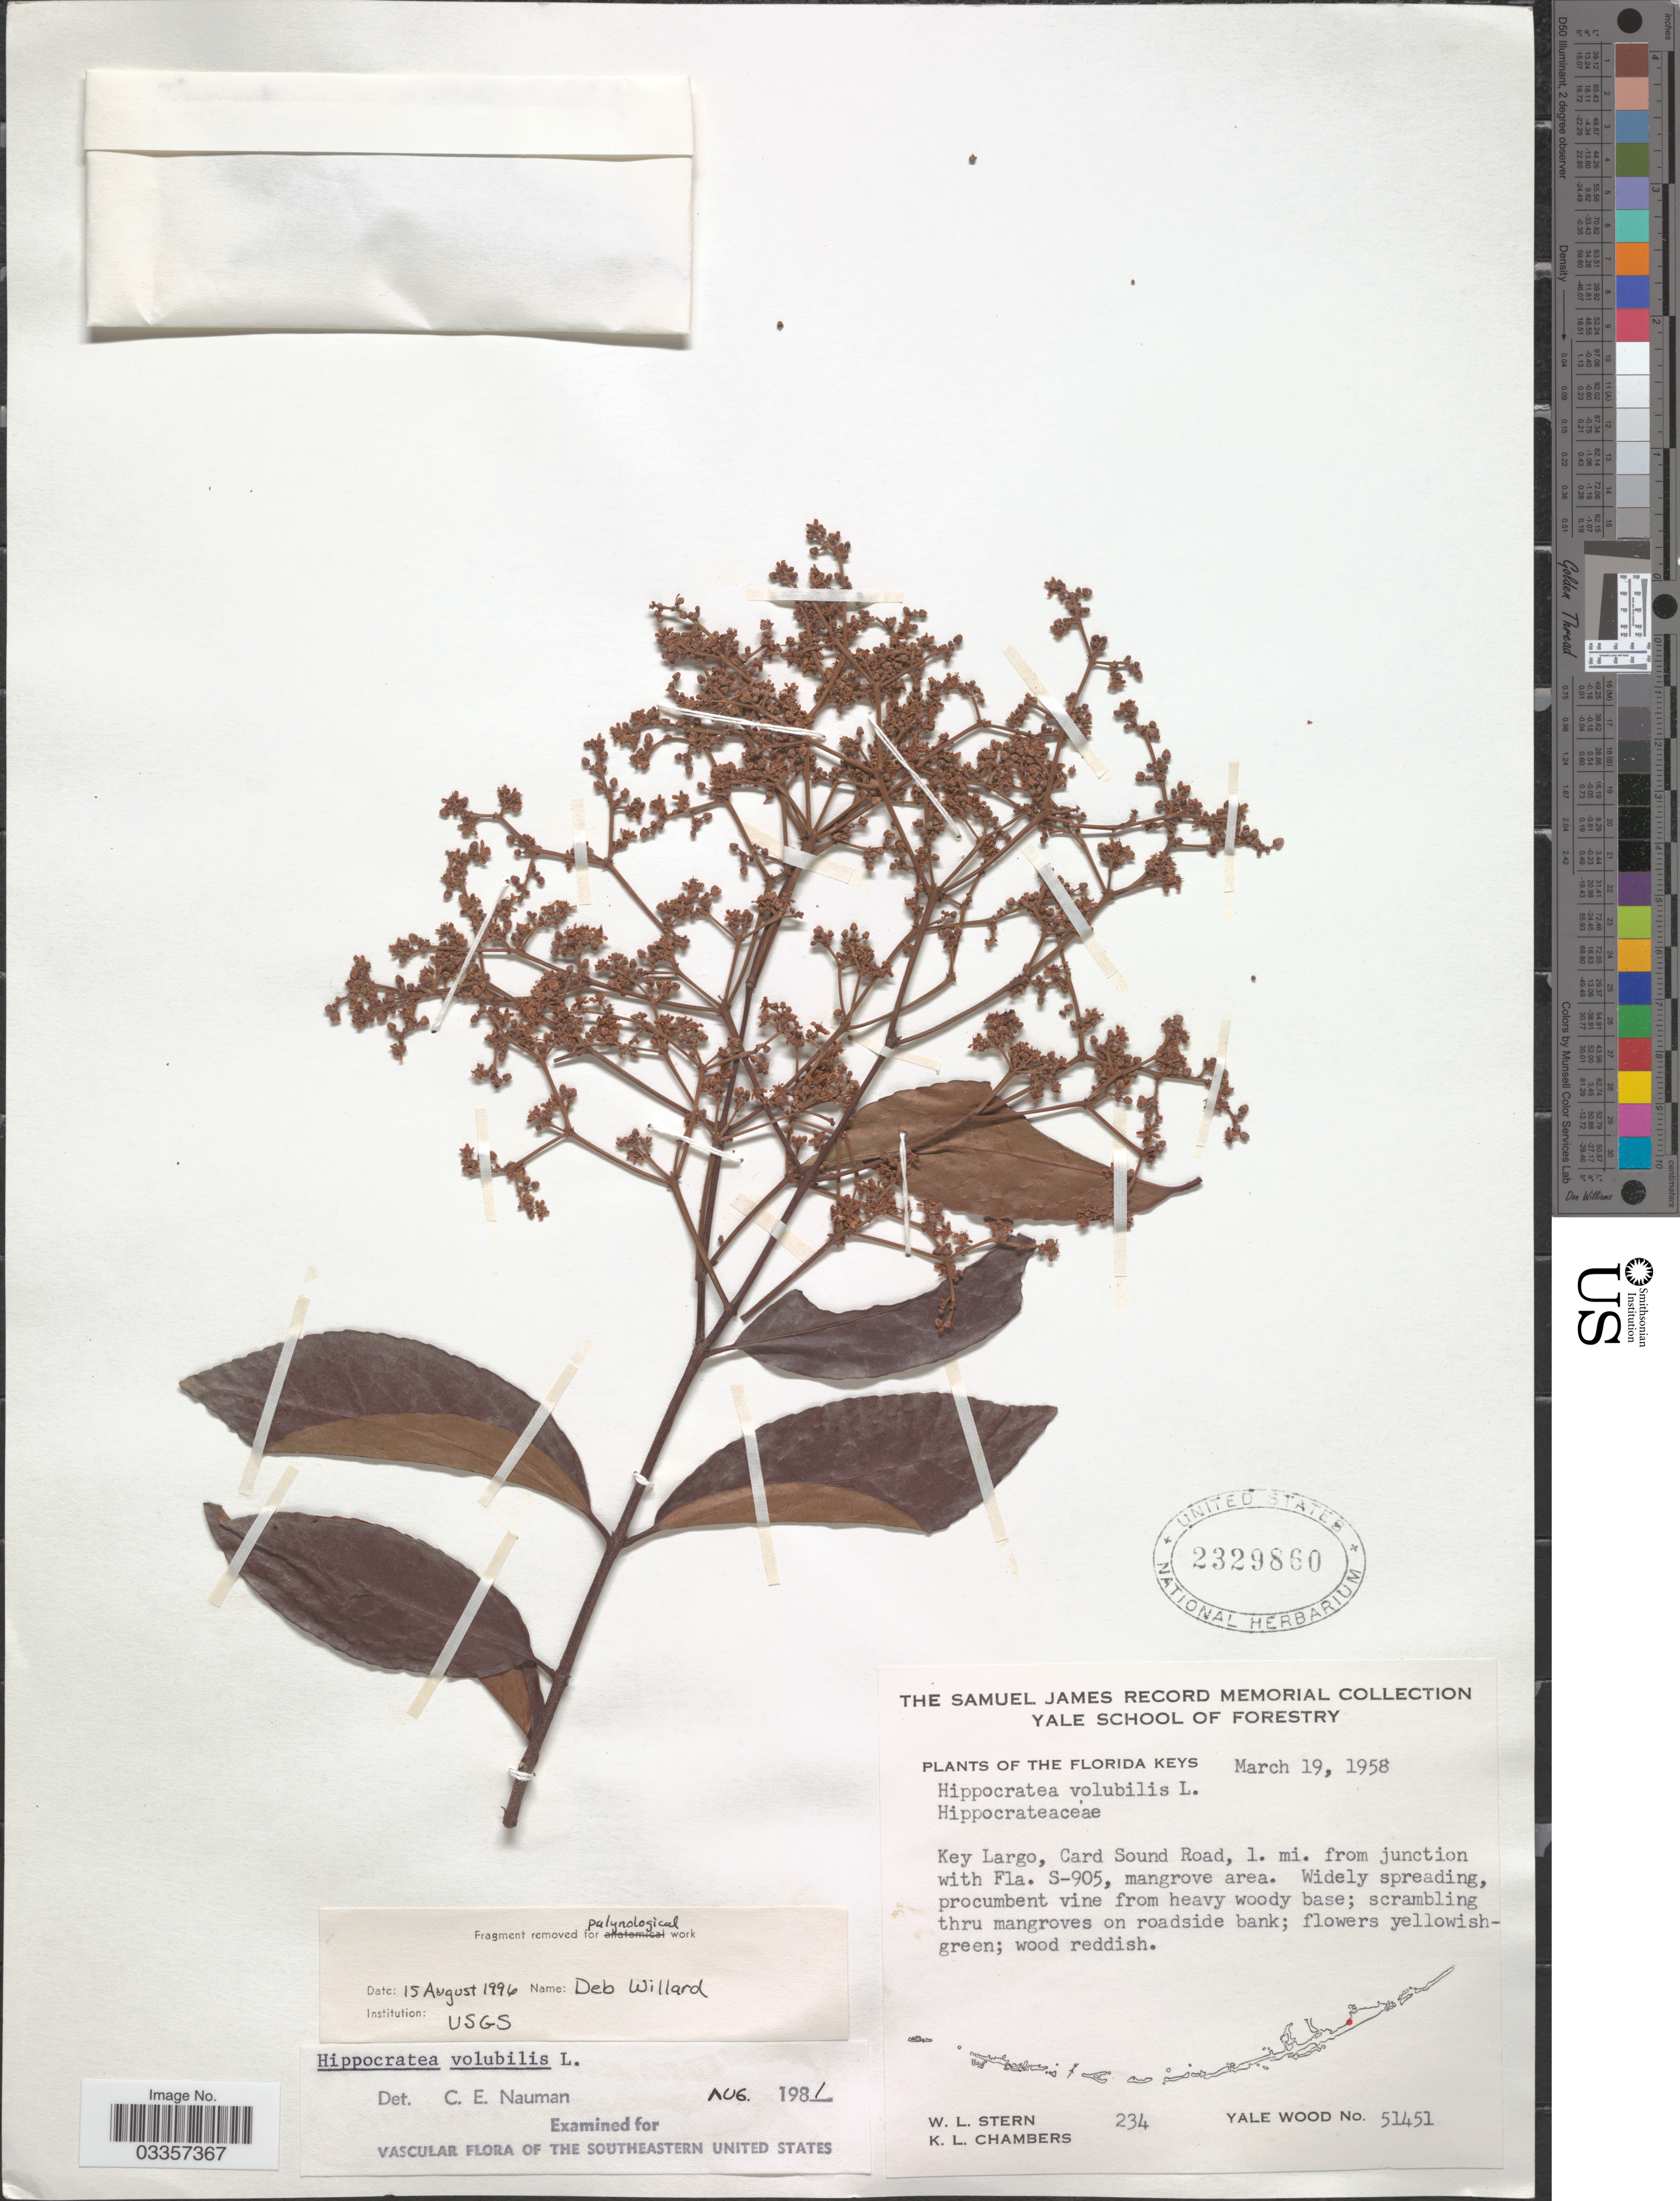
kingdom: Plantae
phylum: Tracheophyta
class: Magnoliopsida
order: Celastrales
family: Celastraceae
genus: Hippocratea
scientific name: Hippocratea volubilis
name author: L.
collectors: W. L. Stern & K. Chambers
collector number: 234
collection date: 1958-03-19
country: United States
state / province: Florida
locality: Florida Keys. Key Largo, Card Sound Road, 1. mi. from junction with Fla. S-905.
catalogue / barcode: US 2329860